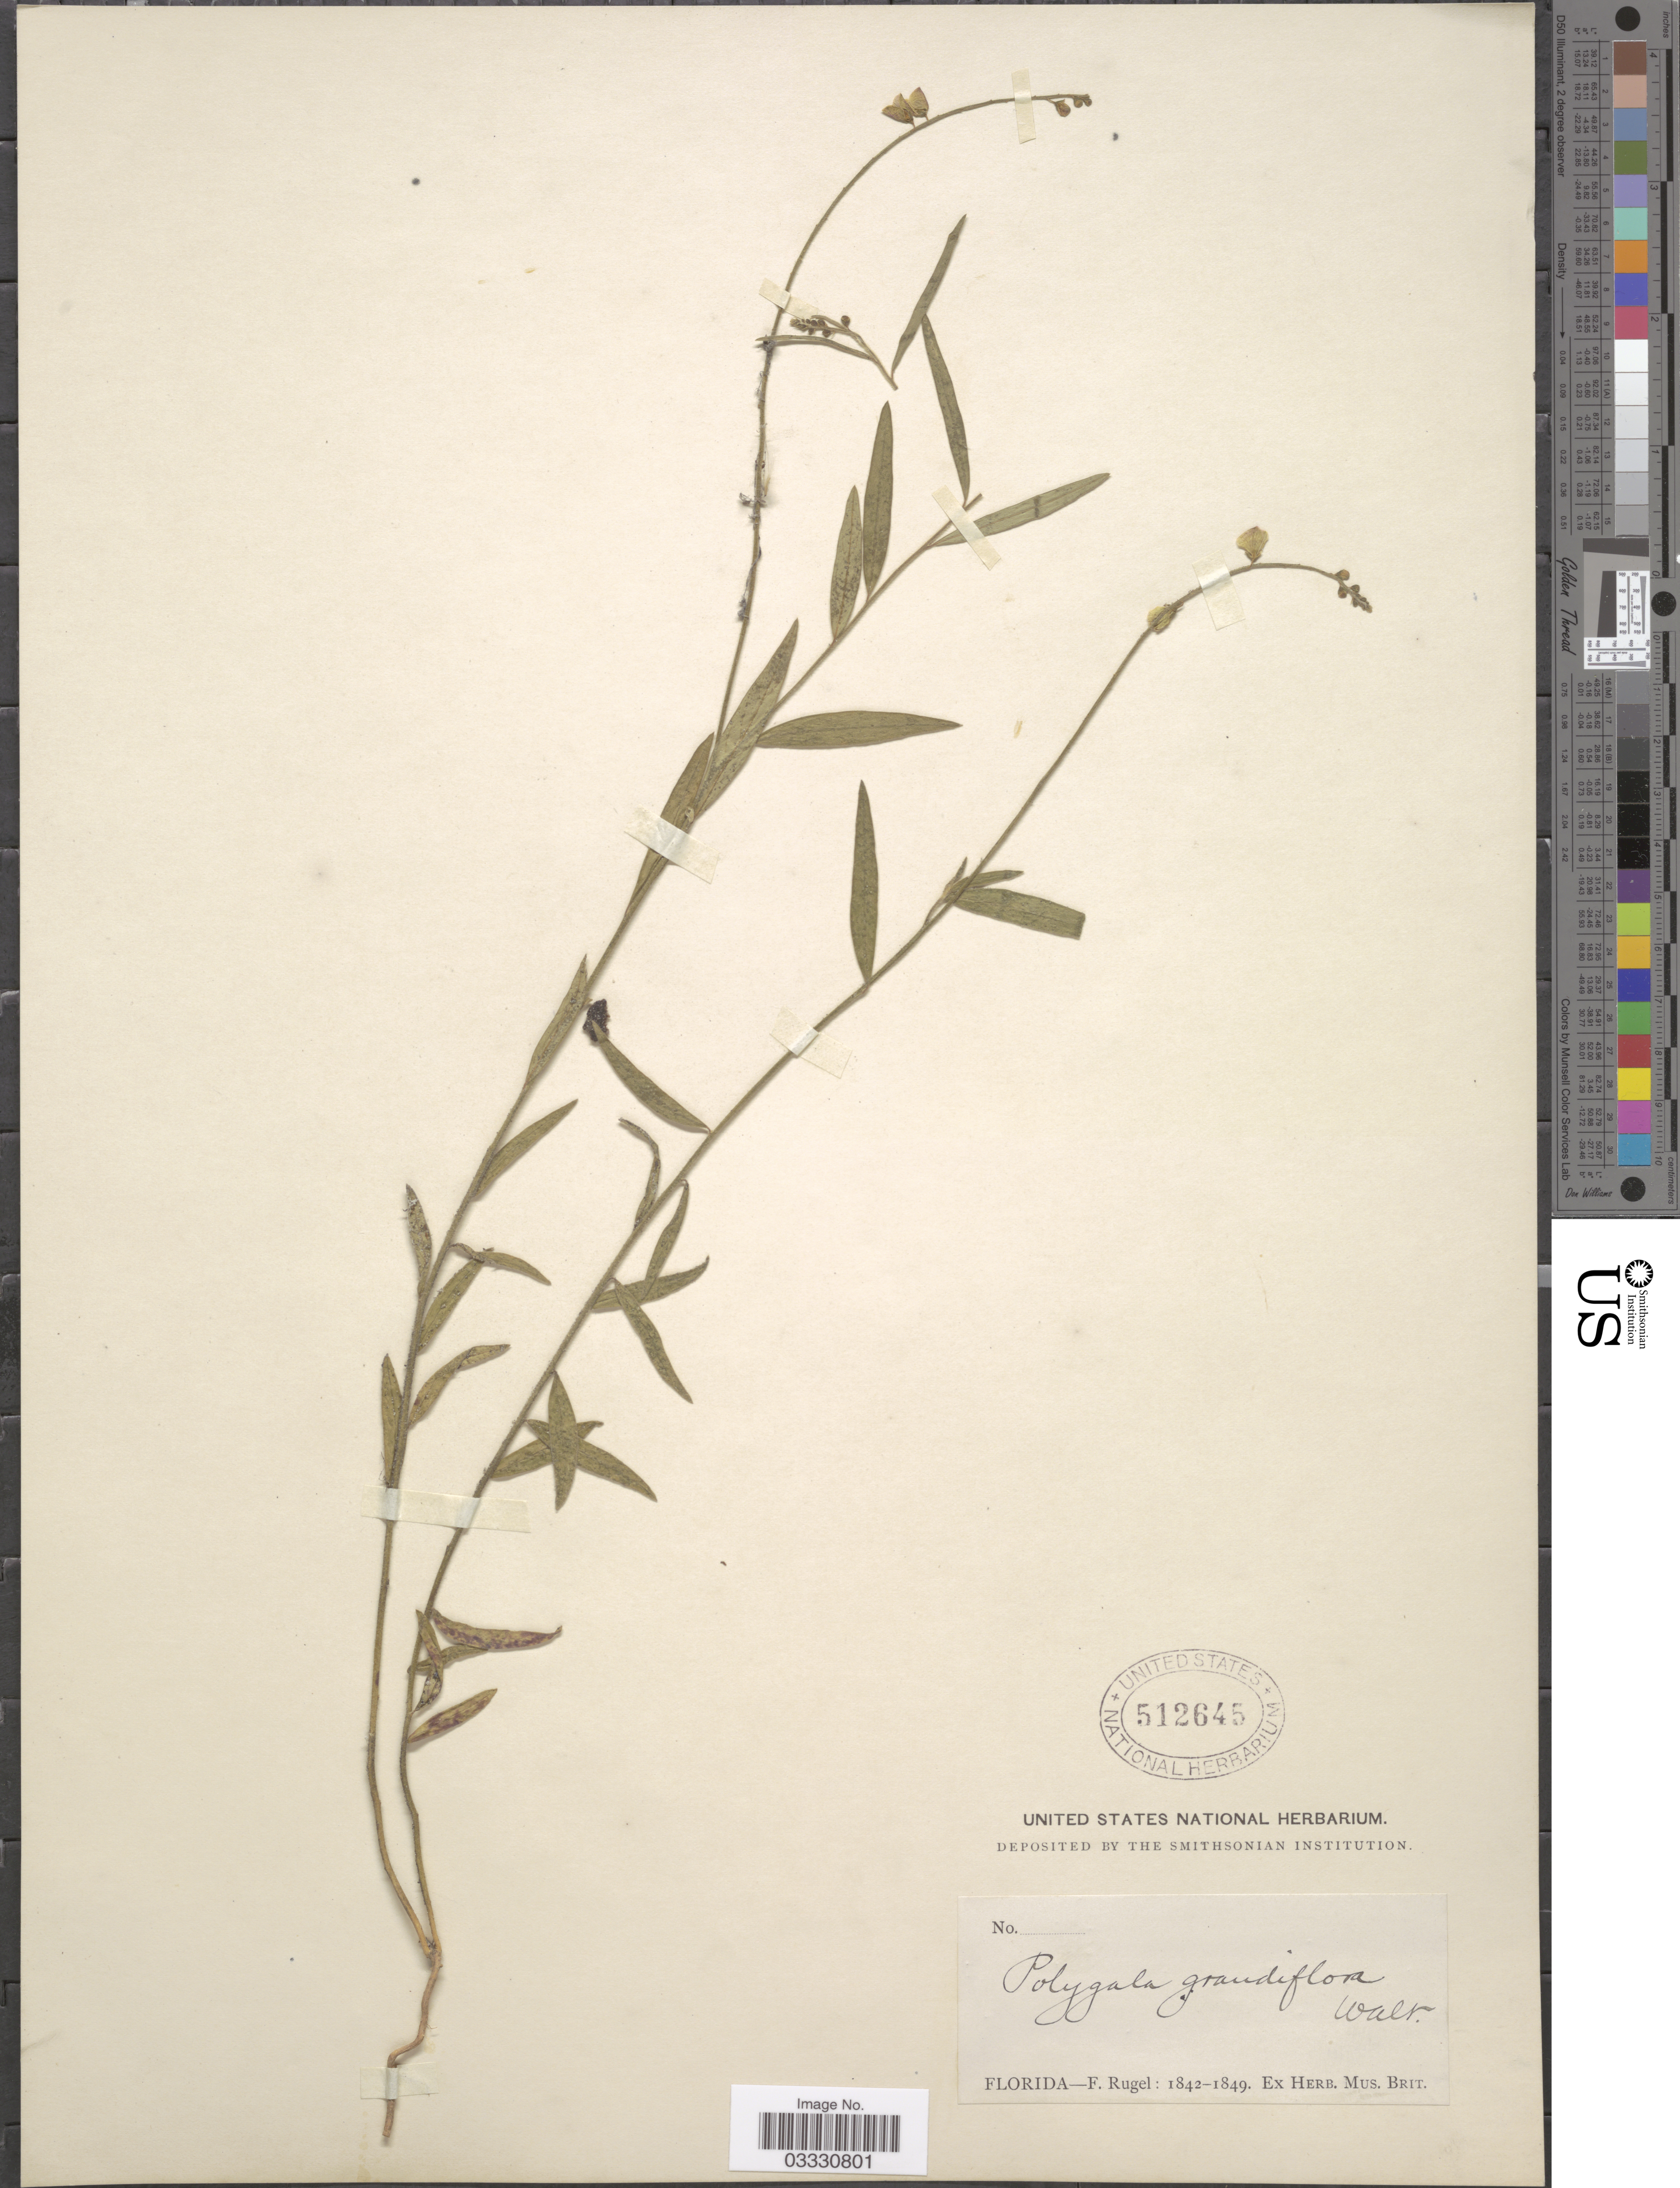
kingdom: Plantae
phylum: Tracheophyta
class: Magnoliopsida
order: Fabales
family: Polygalaceae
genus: Asemeia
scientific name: Asemeia grandiflora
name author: (Walter) Small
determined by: Strong, Mark T., (BOT), Smithsonian Institution - National Museum of Natural History (UNITED STATES)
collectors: F. Rugel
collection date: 1842/1849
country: United States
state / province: Florida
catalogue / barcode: US 512645